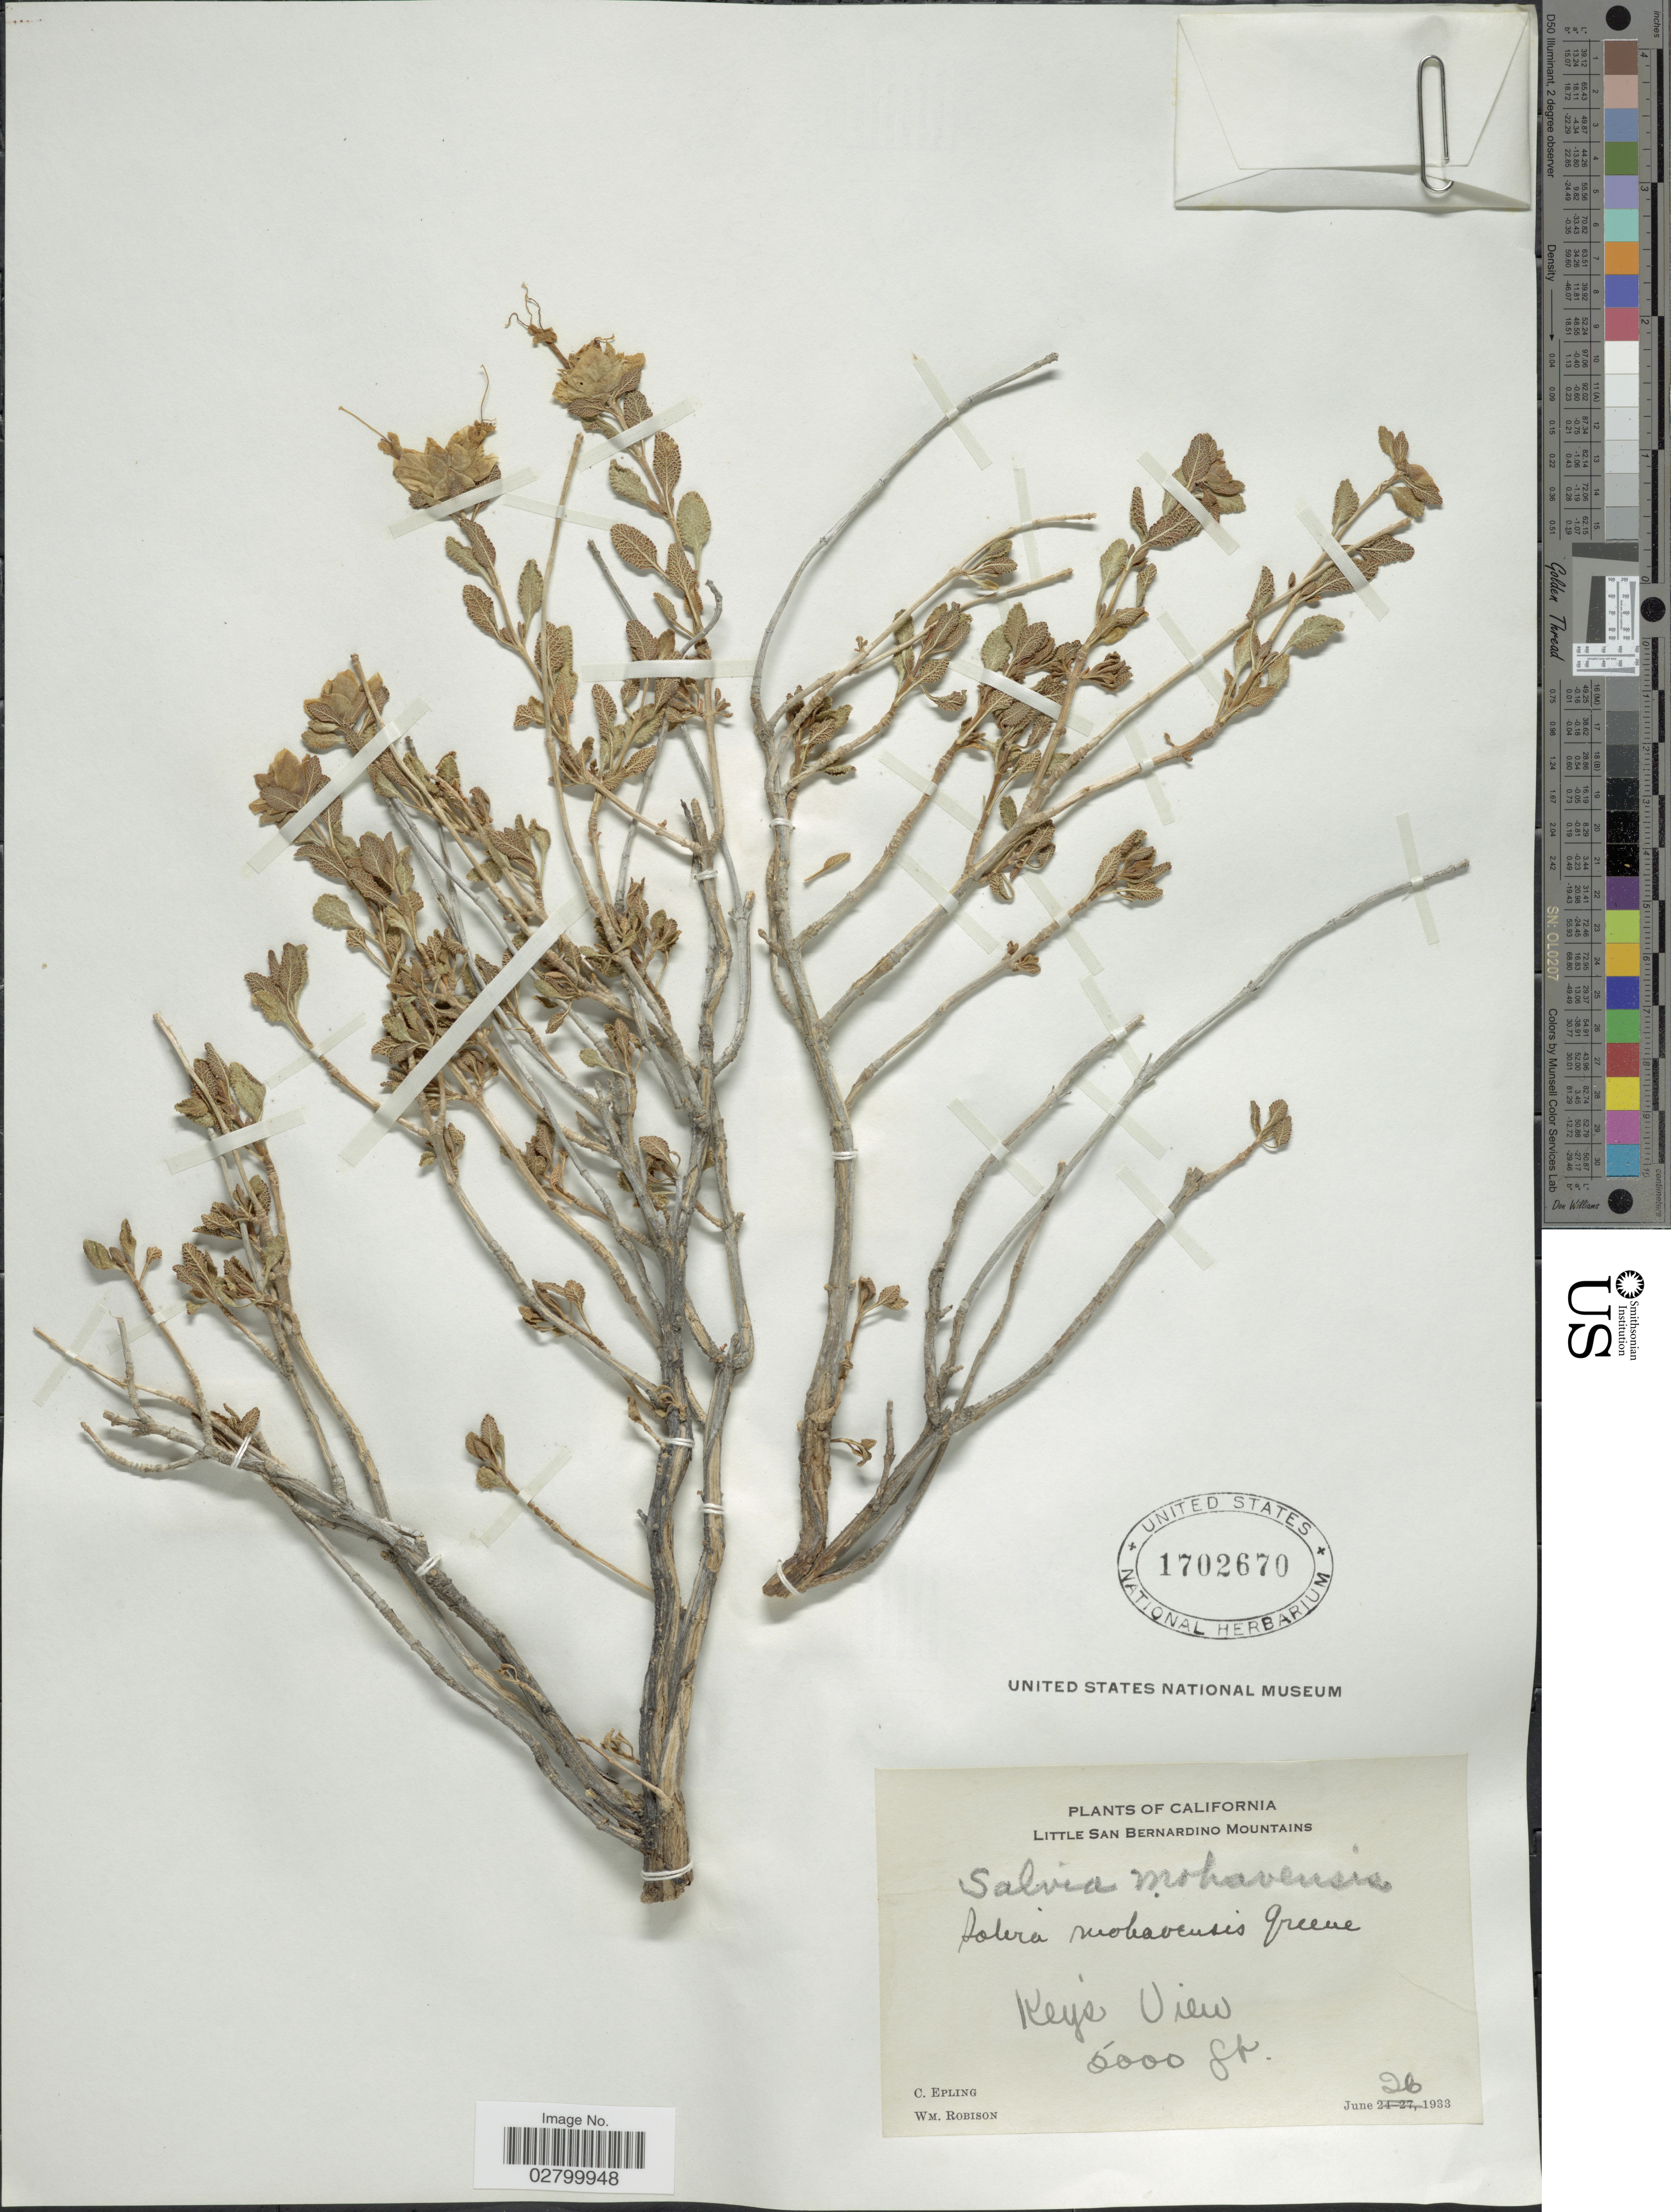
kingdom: Plantae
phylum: Tracheophyta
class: Magnoliopsida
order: Lamiales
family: Lamiaceae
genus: Salvia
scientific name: Salvia mohavensis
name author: Greene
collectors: C. C. Epling & W. Robison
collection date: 1933-06-26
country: United States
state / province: California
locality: Little San Bernardino Mountains. Key's View.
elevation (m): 1524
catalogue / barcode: US 1702670